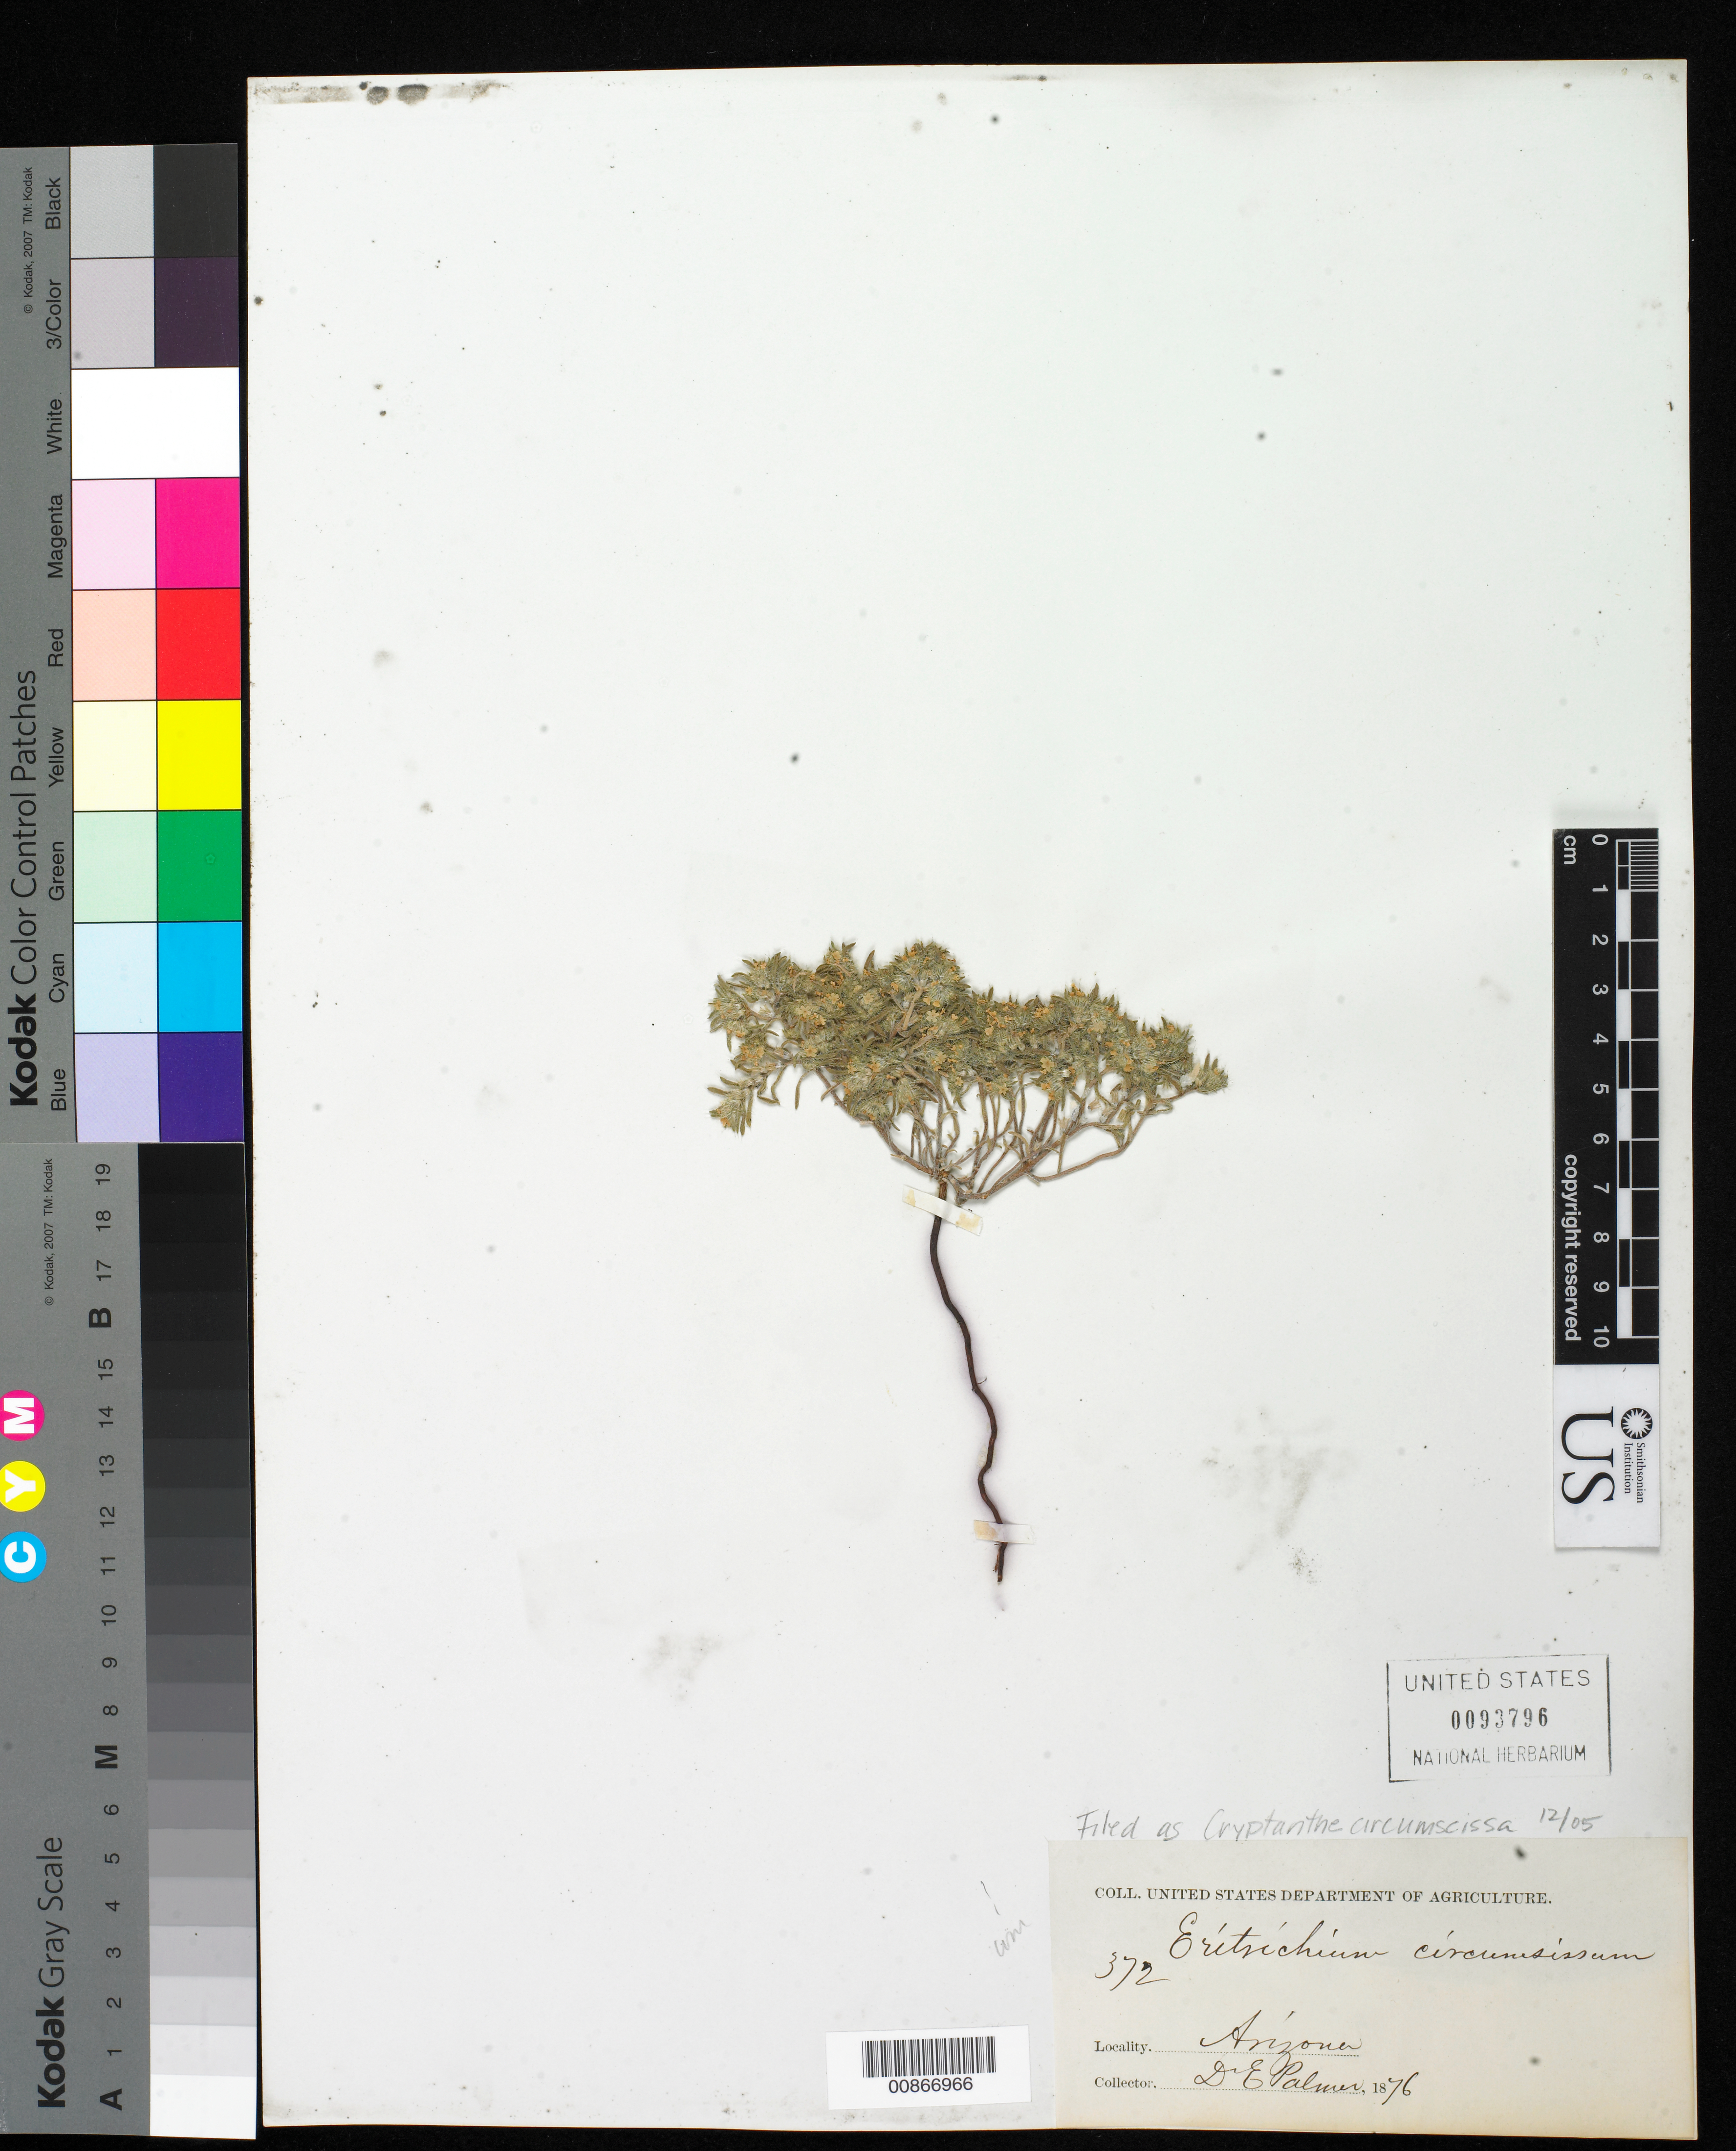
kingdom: Plantae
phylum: Tracheophyta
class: Magnoliopsida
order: Boraginales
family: Boraginaceae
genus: Cryptantha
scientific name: Cryptantha circumscissa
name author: (Hook. & Arn.) I.M. Johnst.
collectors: E. Palmer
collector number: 372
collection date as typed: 1876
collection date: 1876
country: United States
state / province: Arizona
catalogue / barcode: US 93796